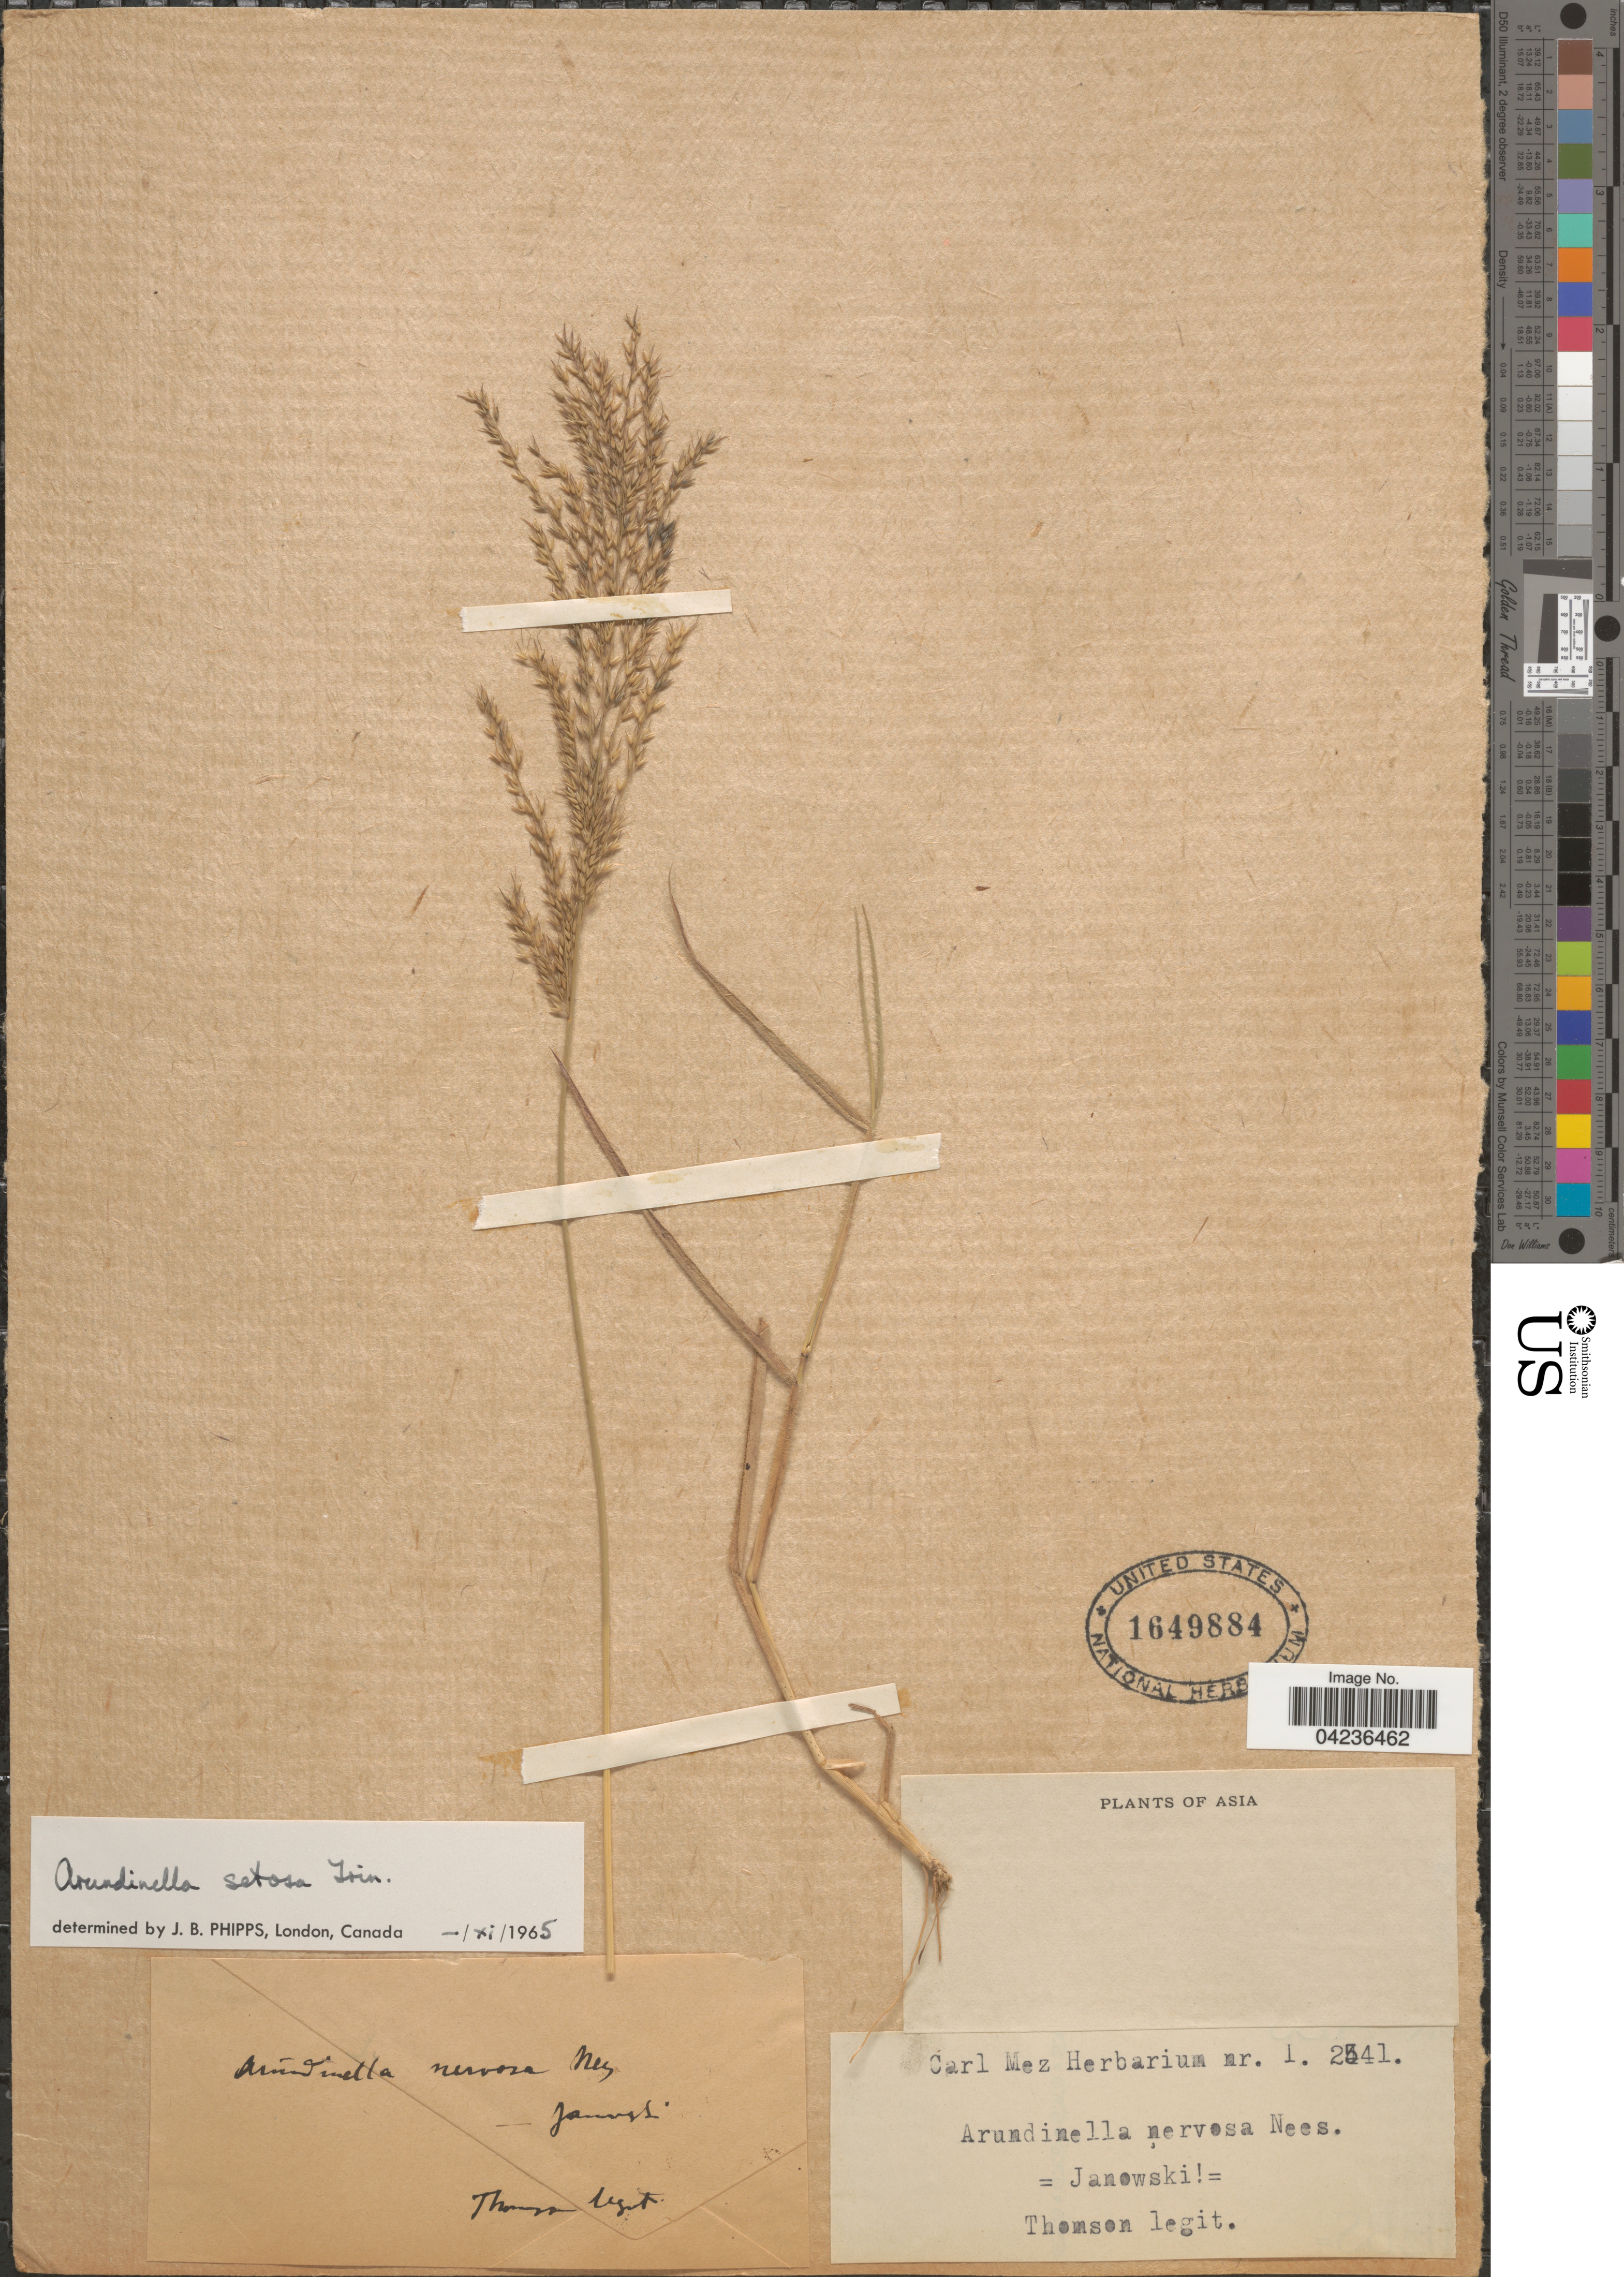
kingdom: Plantae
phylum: Tracheophyta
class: Liliopsida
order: Poales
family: Poaceae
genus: Arundinella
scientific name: Arundinella setosa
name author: Trin.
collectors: -- Thomson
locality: Asia.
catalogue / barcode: US 1649884